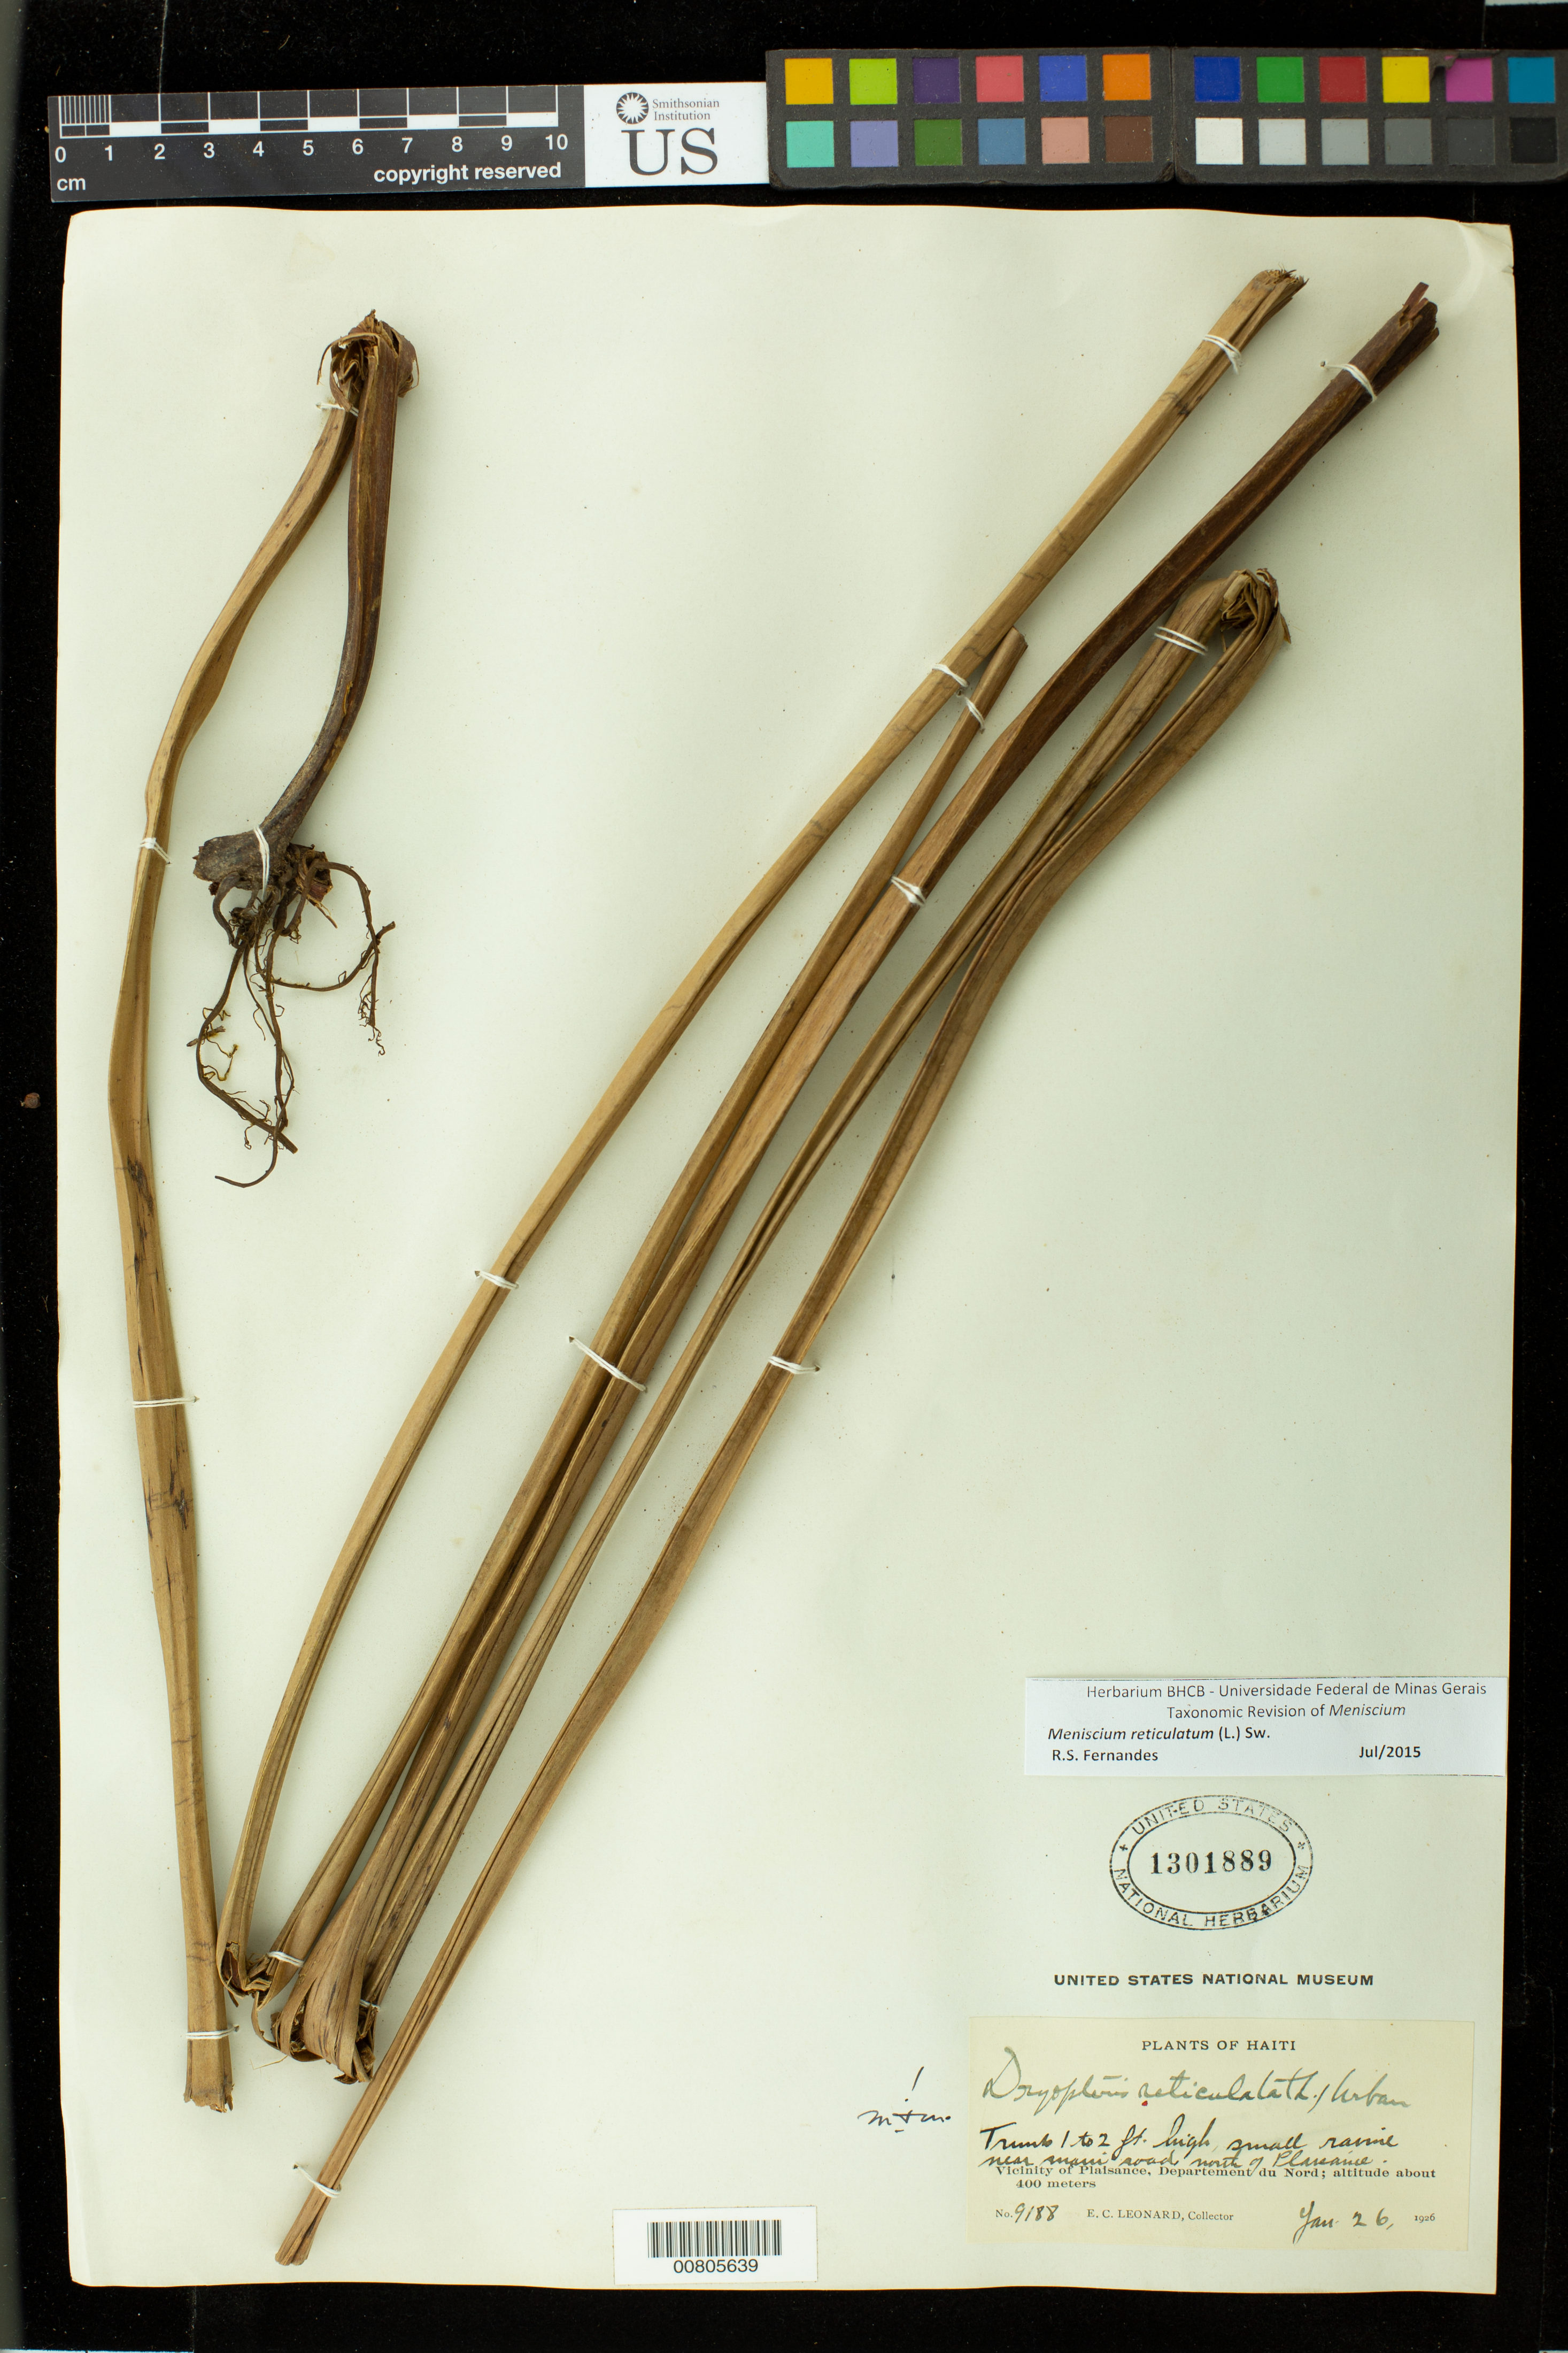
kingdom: Plantae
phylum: Tracheophyta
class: Polypodiopsida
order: Polypodiales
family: Thelypteridaceae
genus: Meniscium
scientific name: Meniscium reticulatum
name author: (L.) Sw.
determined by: Fernandes, R. S.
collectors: E. C. Leonard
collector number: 9188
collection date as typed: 26 Jan 1926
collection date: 1926-01-26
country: Haiti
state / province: Nord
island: Hispaniola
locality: Plaisance, main road N of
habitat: Small ravine near main road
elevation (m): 400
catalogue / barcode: US 1301889